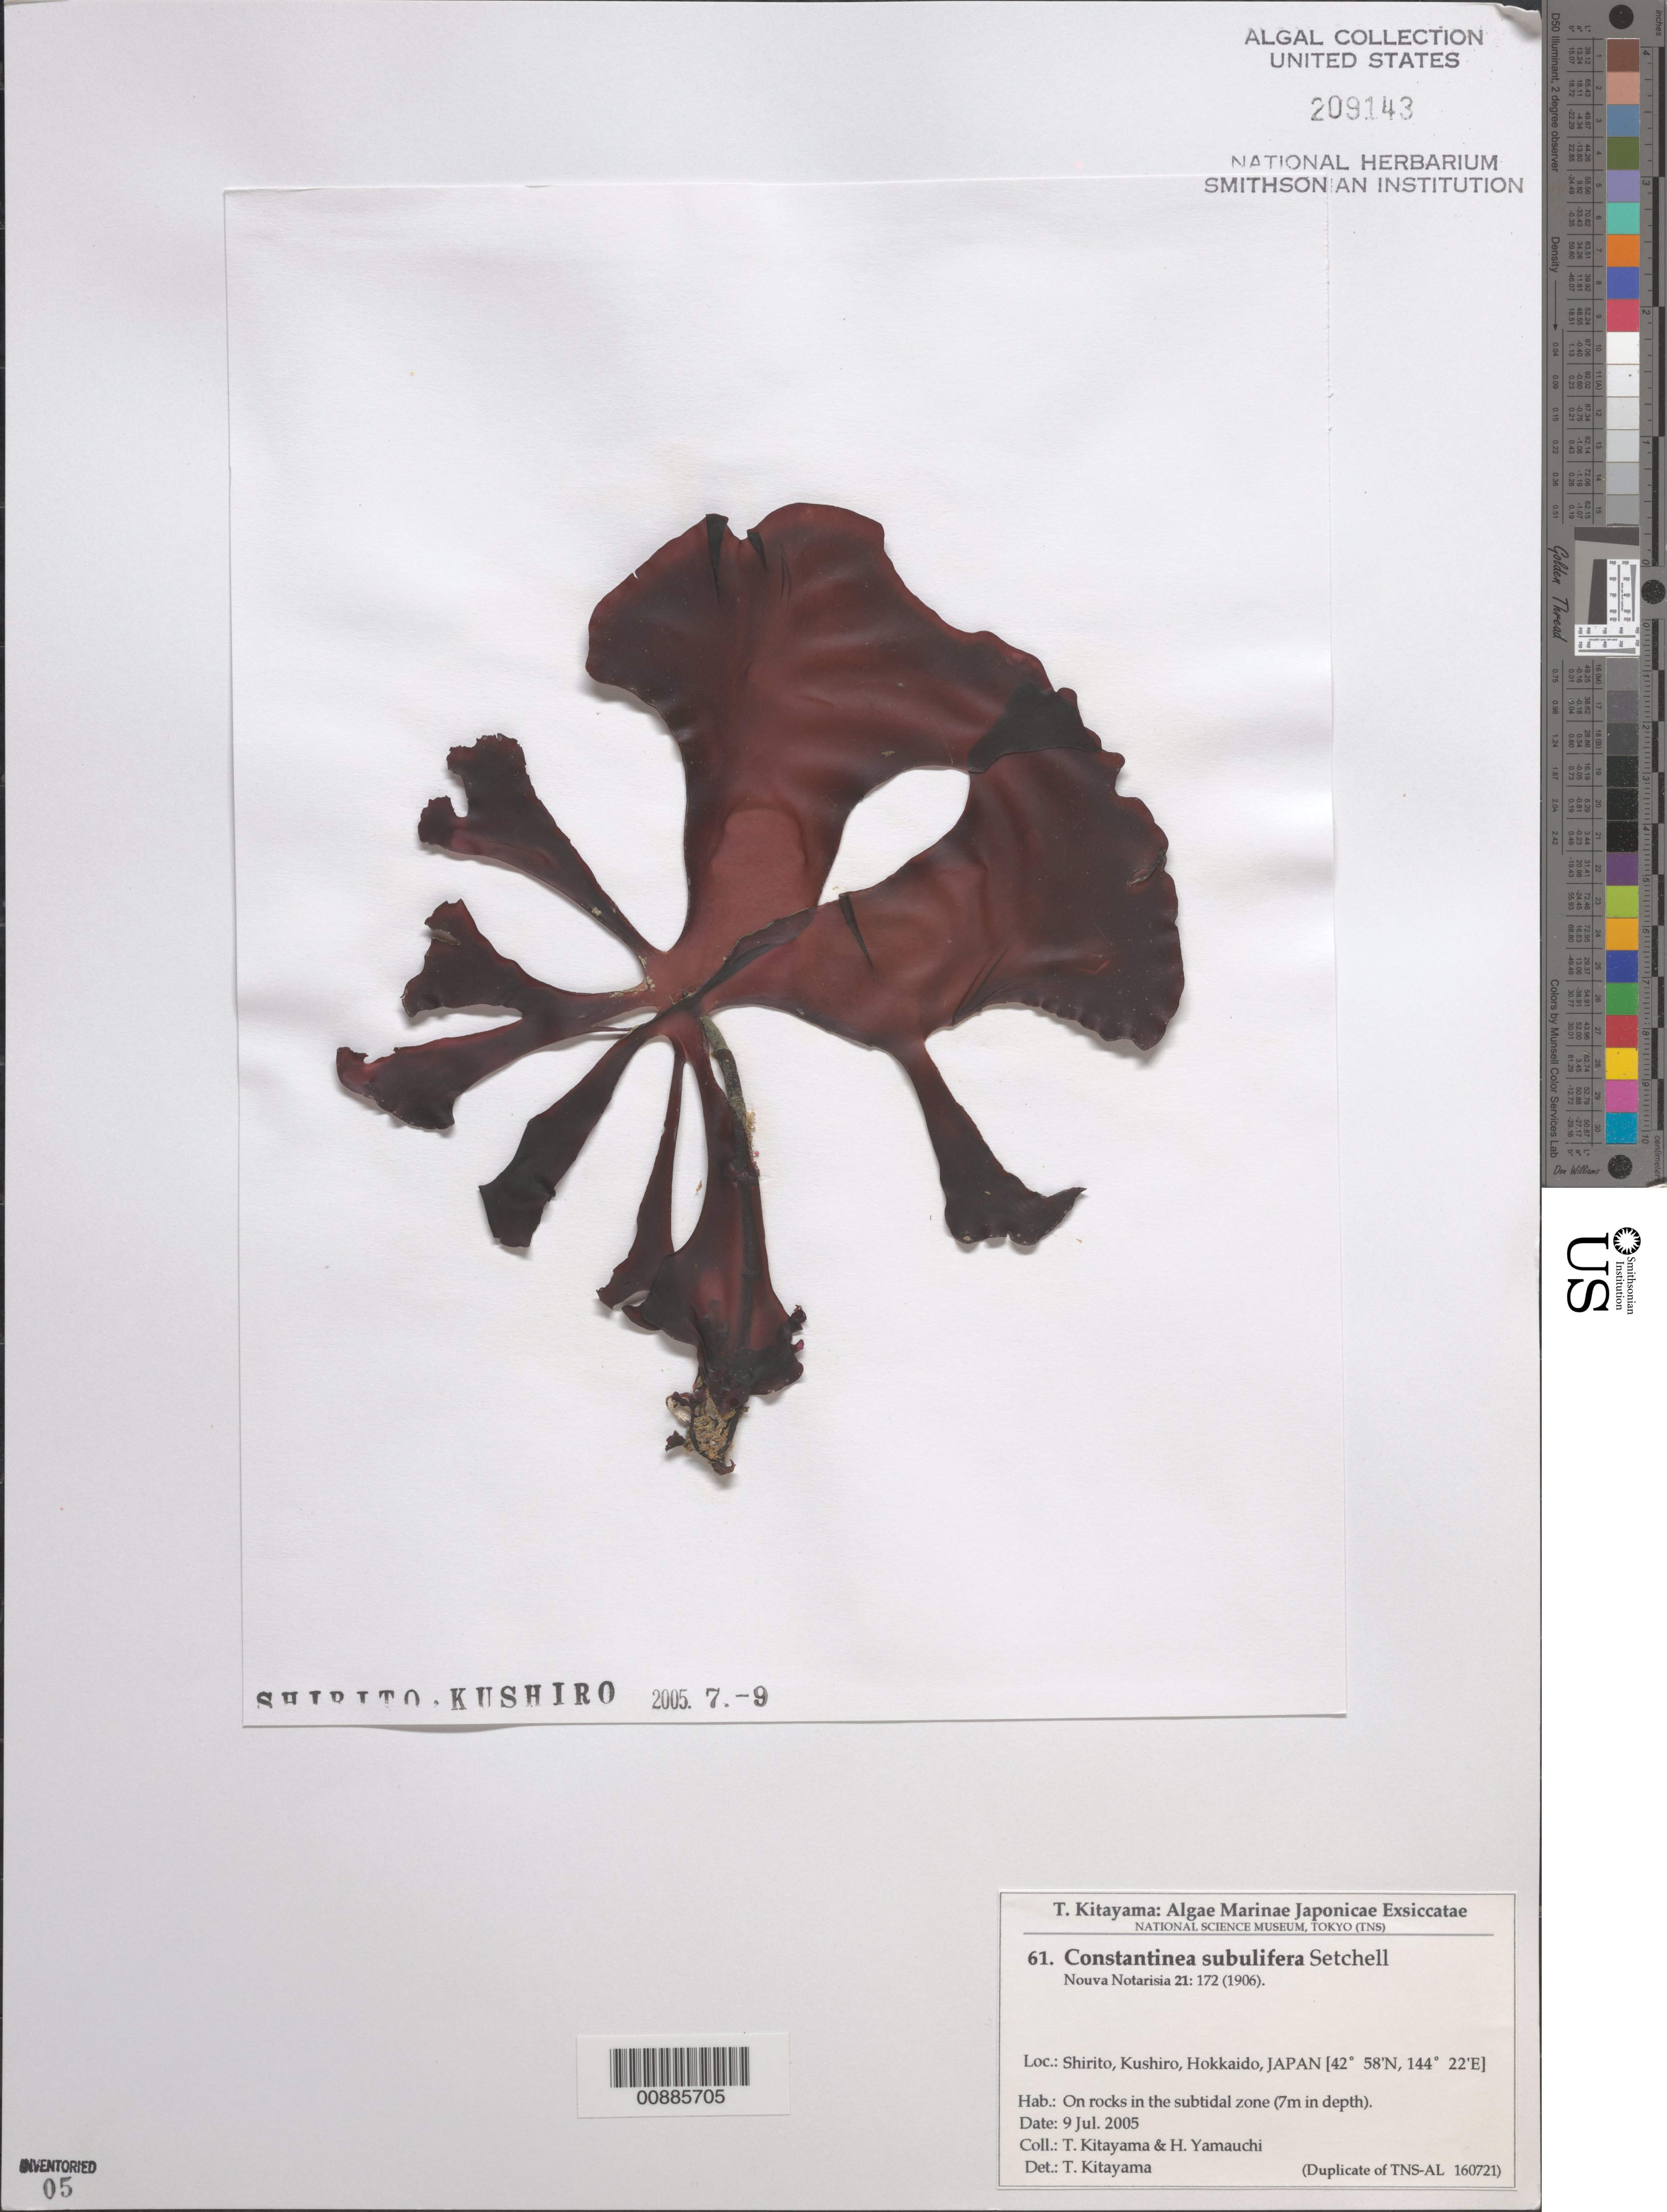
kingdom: Plantae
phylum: Rhodophyta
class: Florideophyceae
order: Gigartinales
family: Dumontiaceae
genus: Constantinea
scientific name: Constantinea subulifera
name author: Setch.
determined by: Kitayama, T.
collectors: T. Kitayama & H. Yamauchi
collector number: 61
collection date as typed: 09 Jul 2005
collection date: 2005-07-09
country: Japan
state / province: Hokkaido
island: Hokkaido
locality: Shirito, Kushiro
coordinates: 42 58' N, 144 22' E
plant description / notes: Kitayama, T., Algae Marinae Japonicae Exsiccatae, Fasc. III (Nos. 51-75)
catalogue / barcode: US 209143